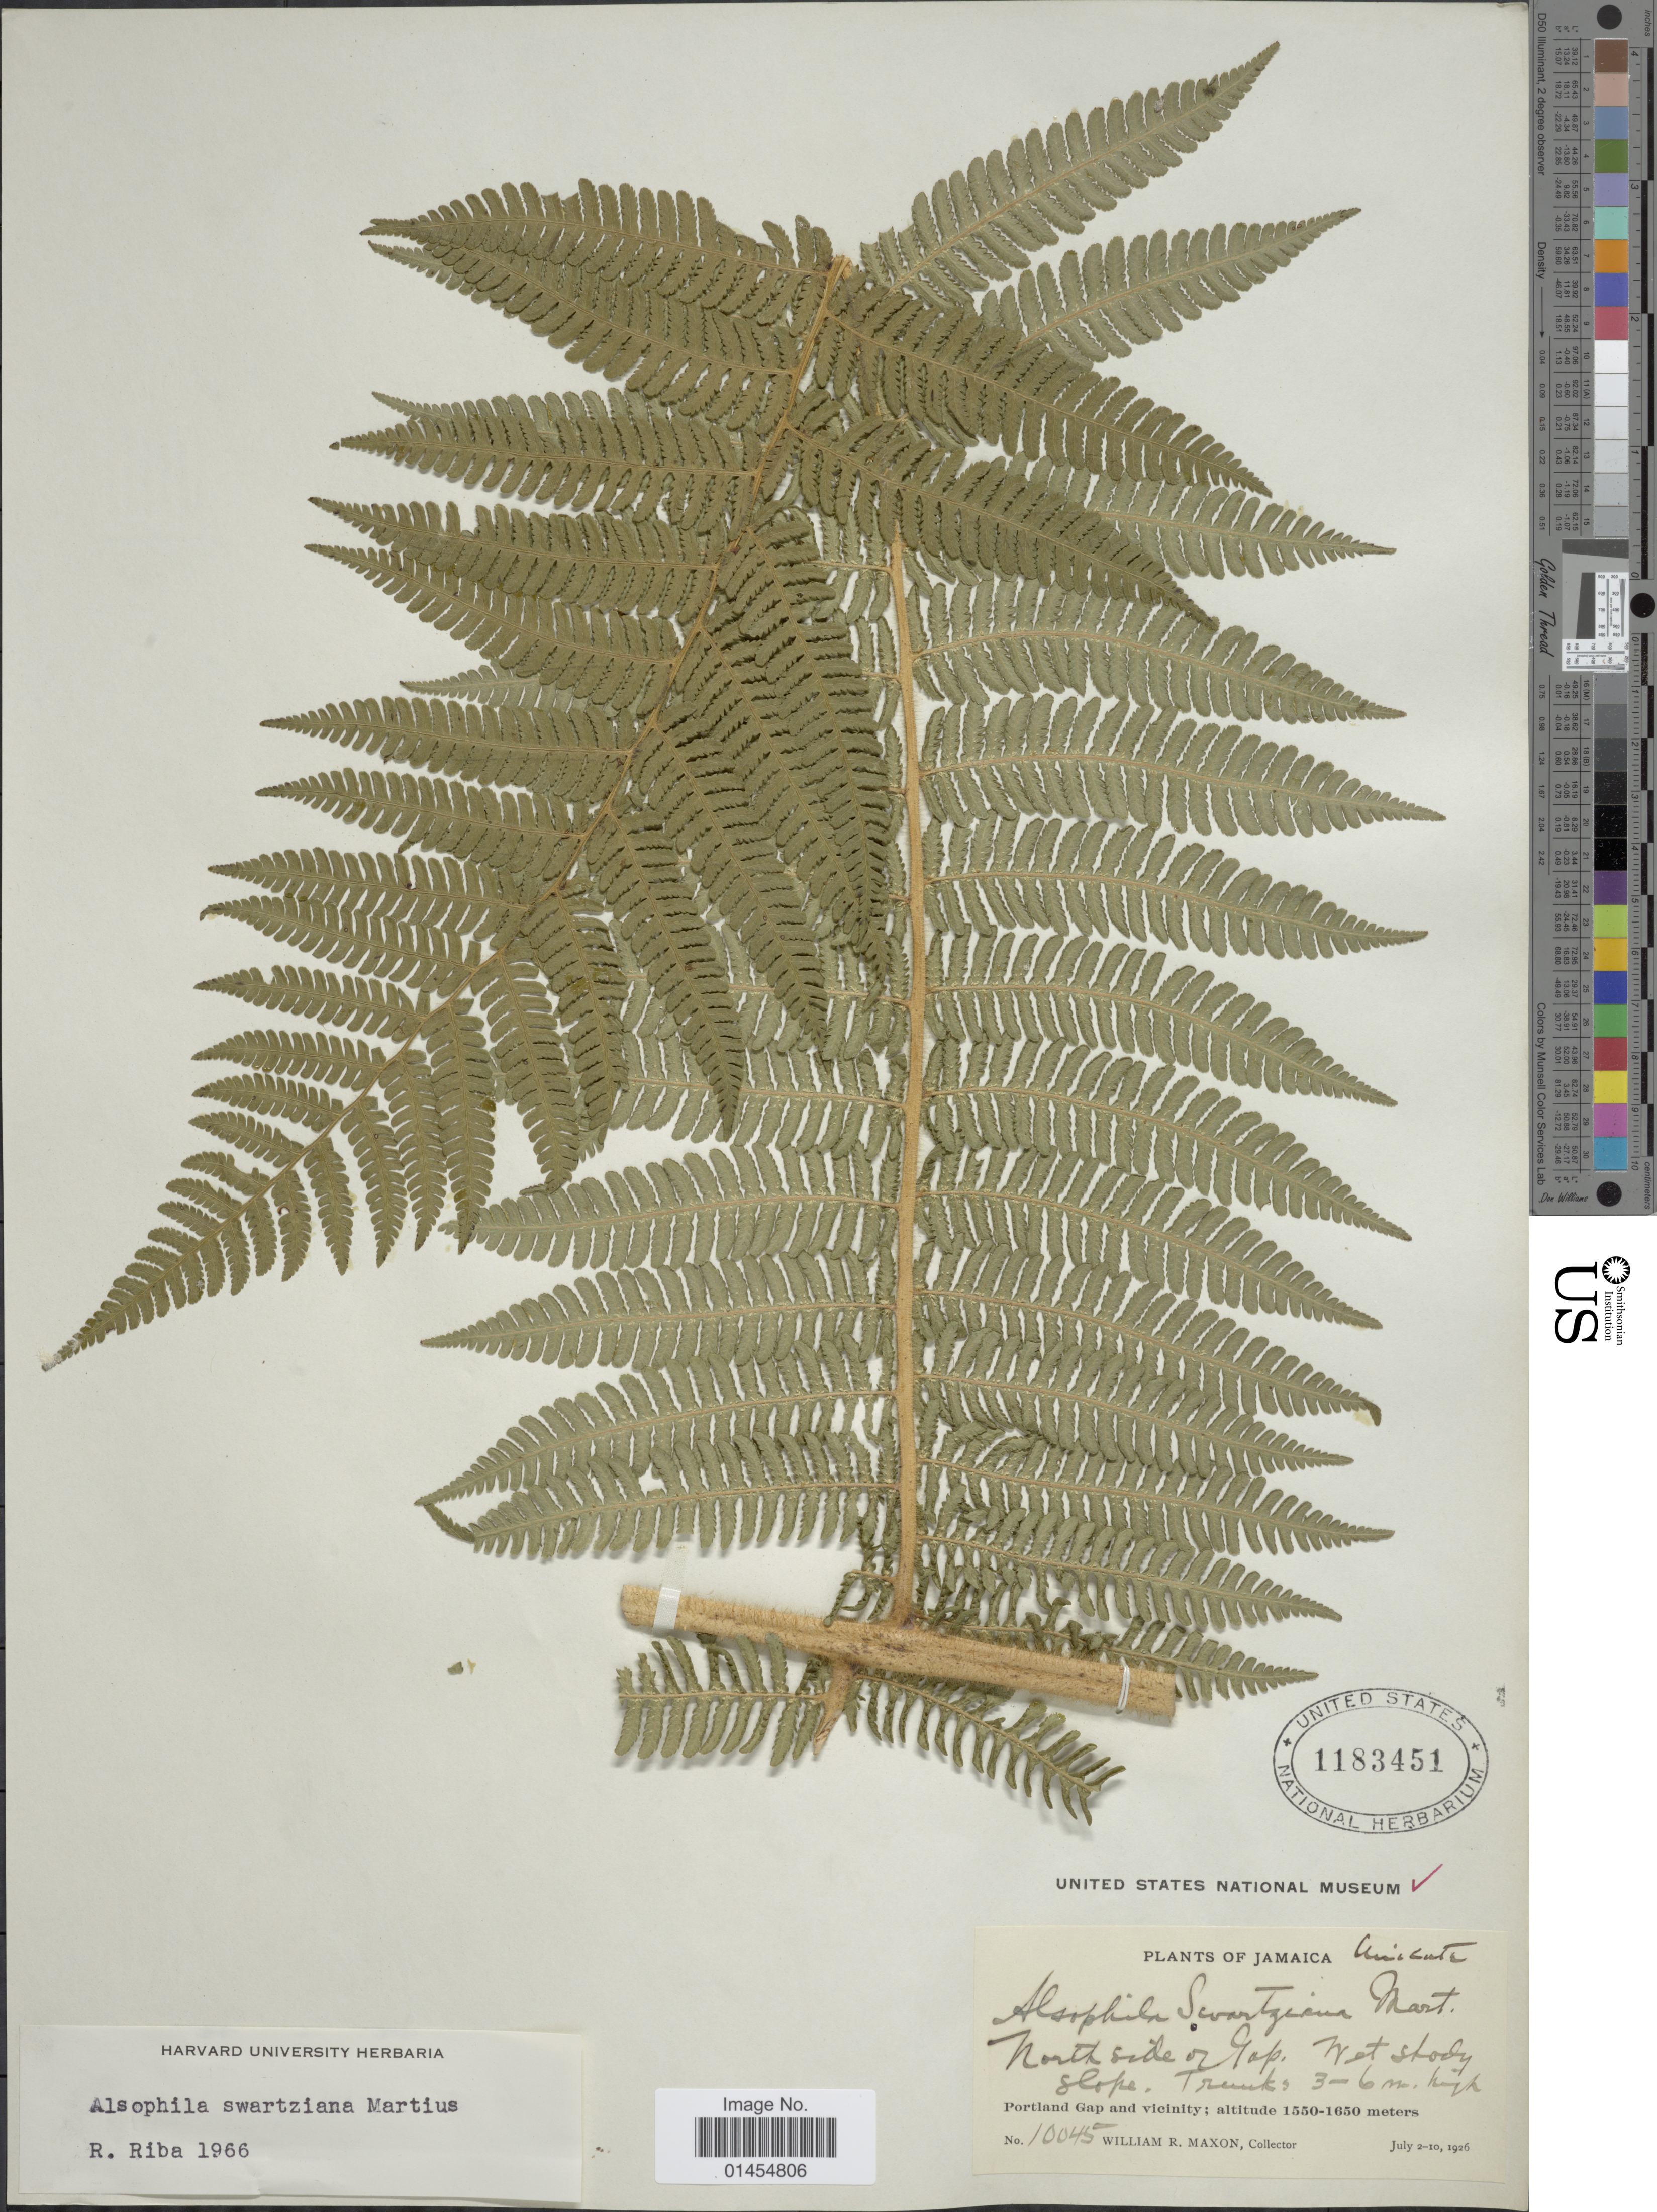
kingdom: Plantae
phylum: Tracheophyta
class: Polypodiopsida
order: Cyatheales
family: Cyatheaceae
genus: Alsophila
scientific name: Alsophila swartziana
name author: Mart.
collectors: W. R. Maxon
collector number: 10045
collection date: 1926-07-02/1926-07-10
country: Jamaica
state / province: Portland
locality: North side of Gap. Portland Gap and vicinity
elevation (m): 1550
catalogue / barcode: US 1183451